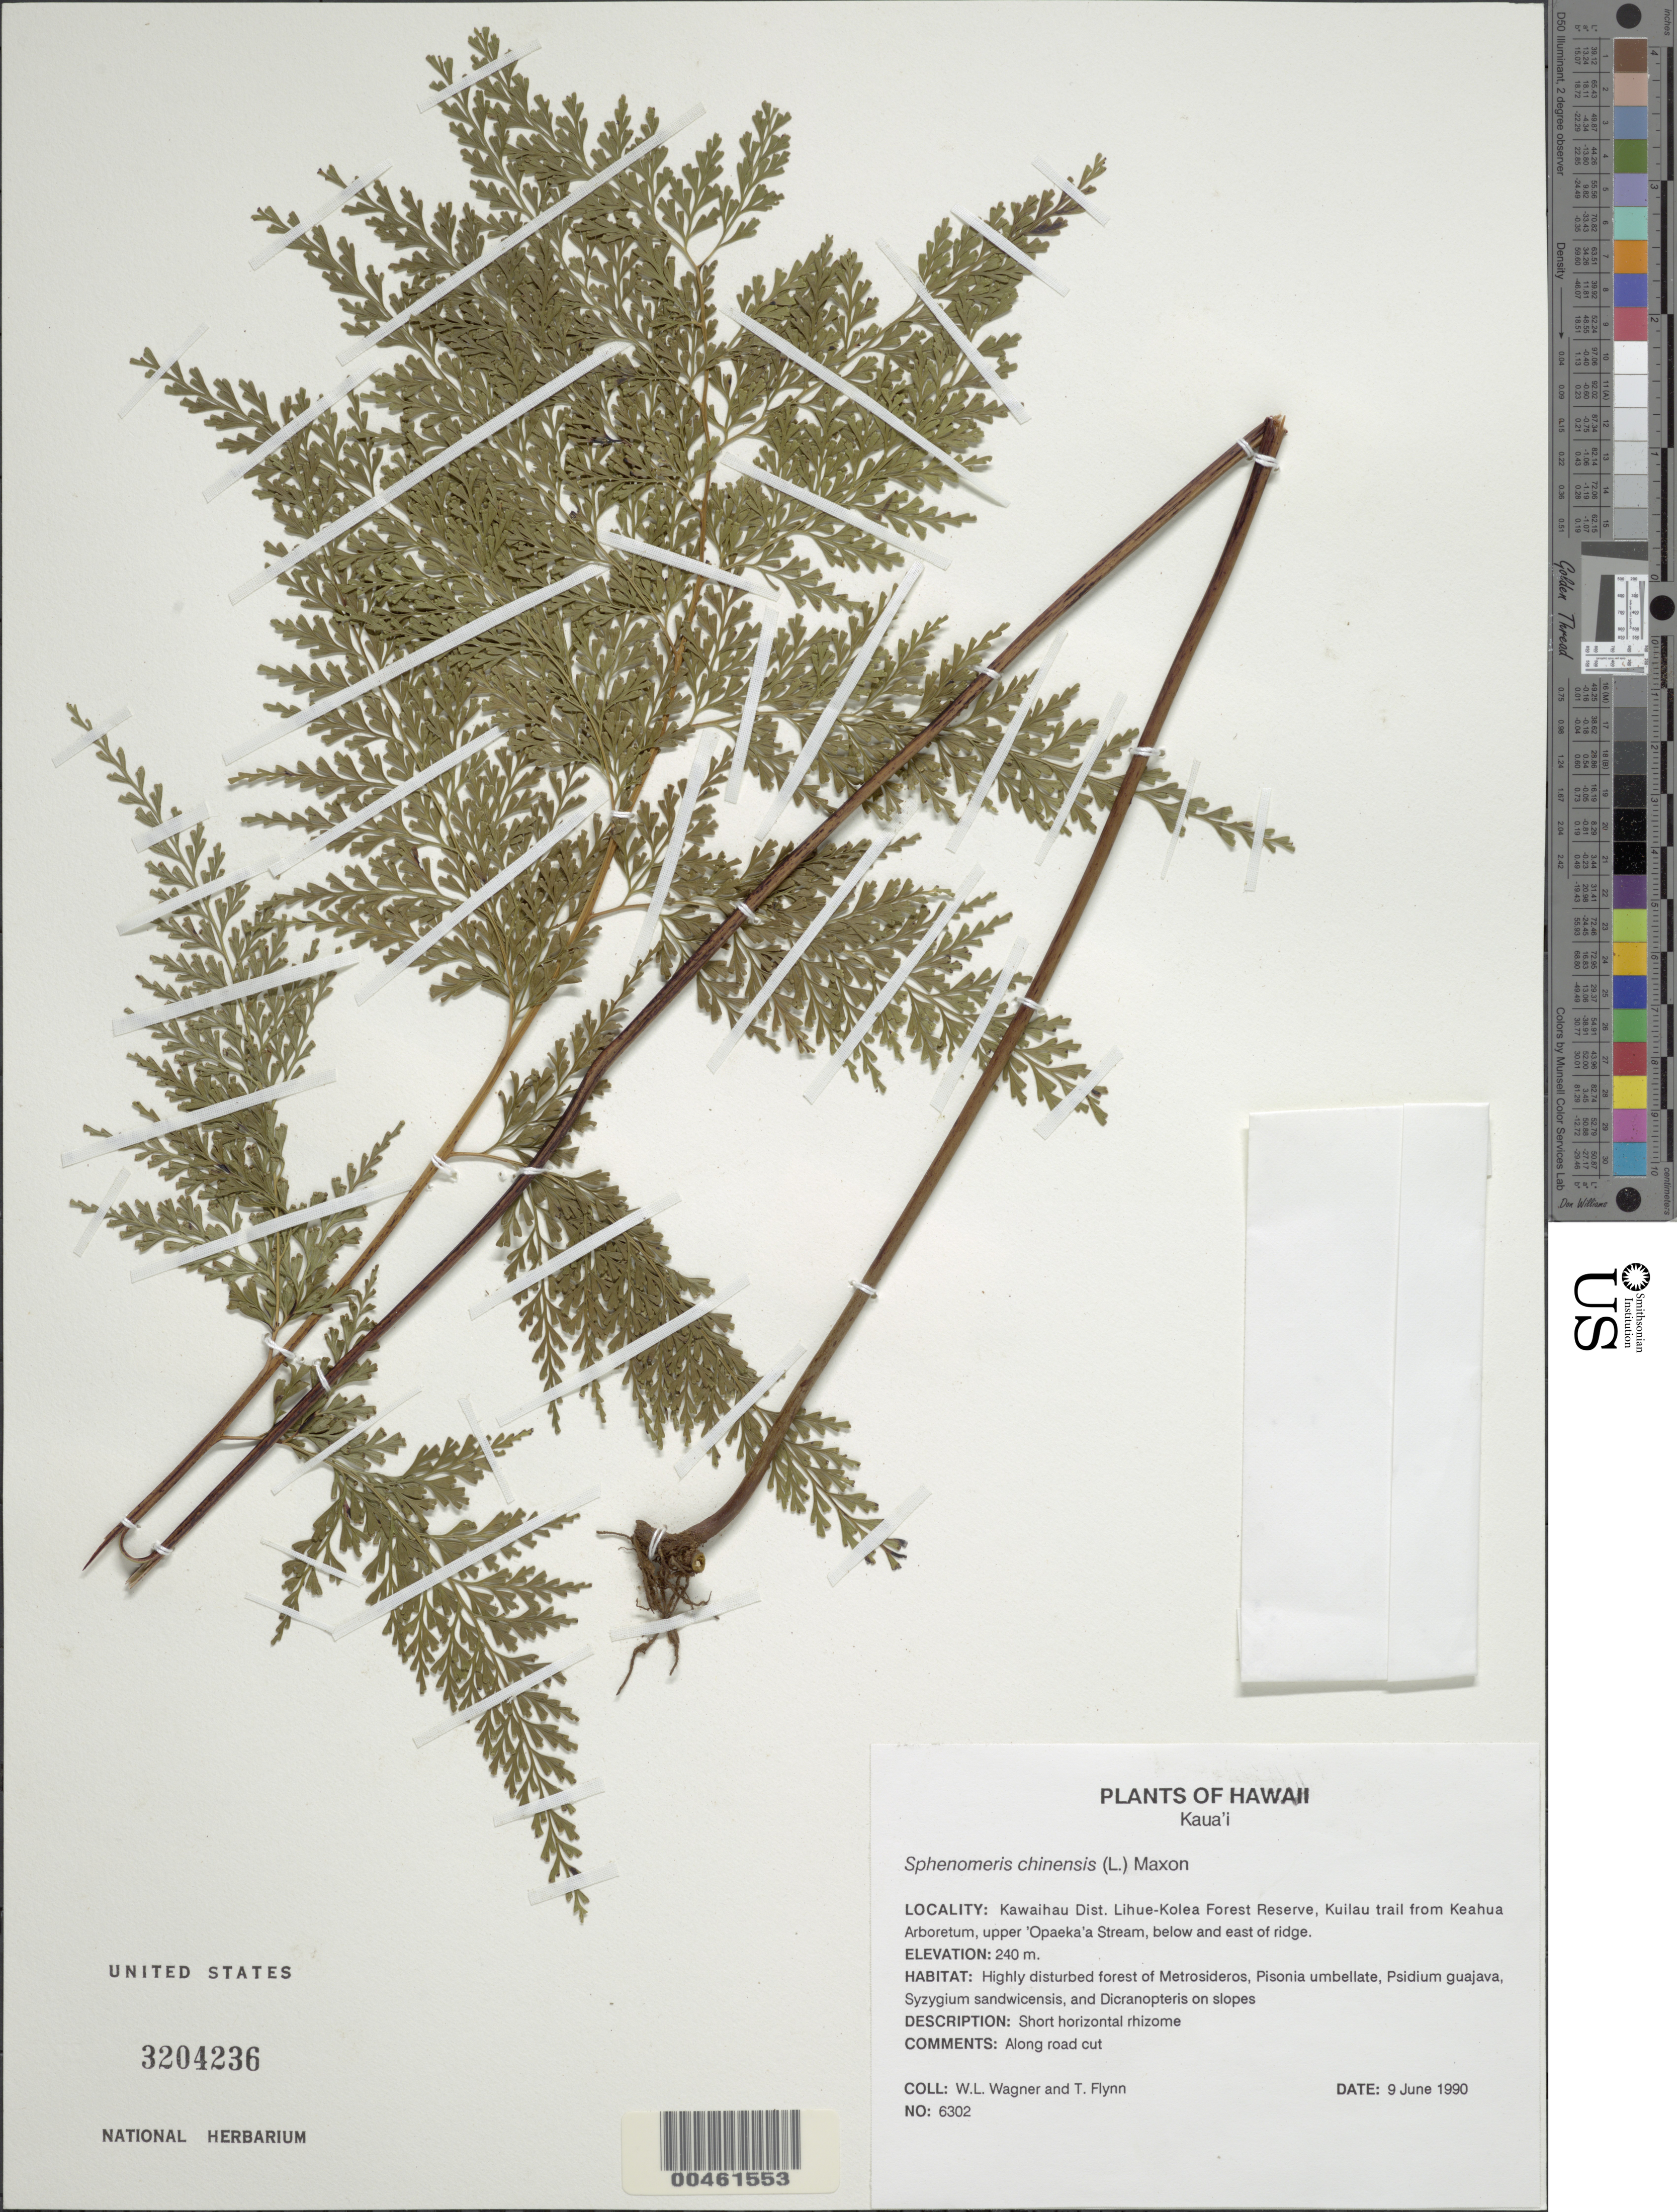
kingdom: Plantae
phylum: Tracheophyta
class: Polypodiopsida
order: Polypodiales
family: Lindsaeaceae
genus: Sphenomeris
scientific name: Sphenomeris chinensis var. chinensis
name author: (L.) Maxon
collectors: W. L. Wagner & T. W. Flynn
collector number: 6302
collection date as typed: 9 Jun 1990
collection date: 1990-06-09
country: United States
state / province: Hawaii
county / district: Kauai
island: Kaua'i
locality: Kawaihau Dist. Lihue-Kolea Forest Reserve, Kuilau trail from Keahua Arboretum, upper Opaeka'a Stream, below and E of ridge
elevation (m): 240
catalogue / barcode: US 3204236